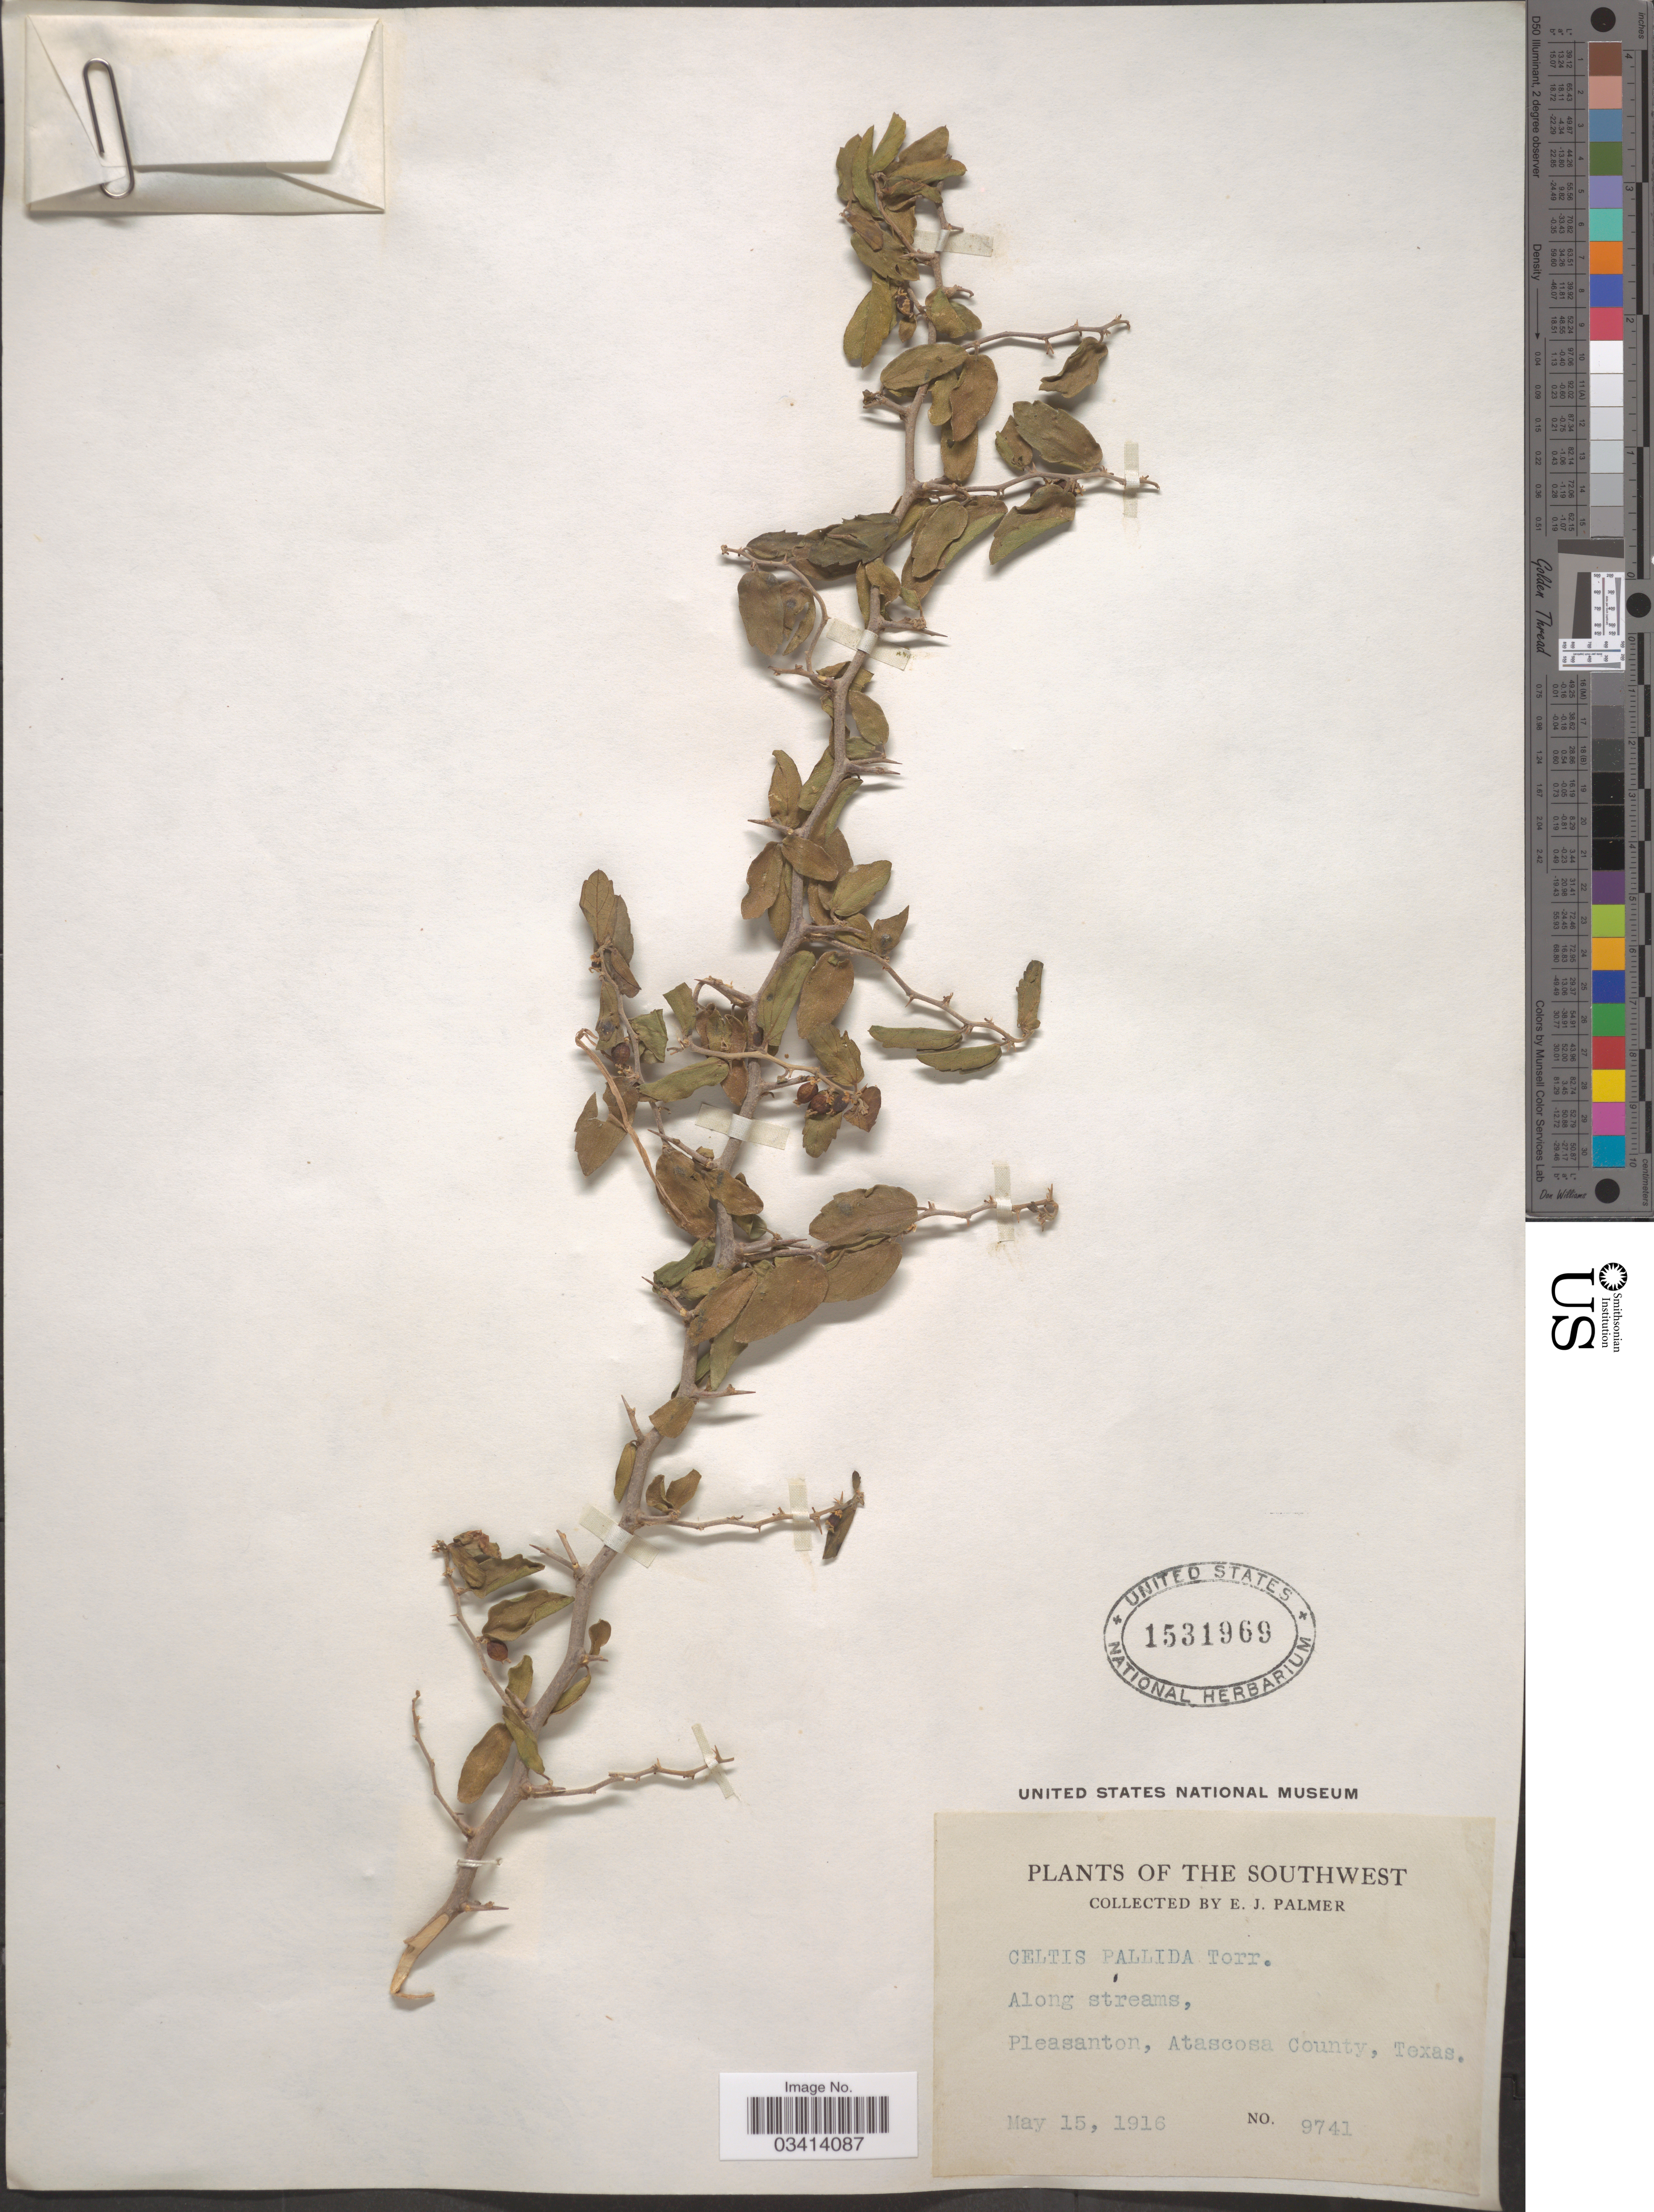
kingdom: Plantae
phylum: Tracheophyta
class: Magnoliopsida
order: Rosales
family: Cannabaceae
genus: Celtis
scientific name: Celtis pallida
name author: Torr. in Emory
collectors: E. J. Palmer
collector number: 9741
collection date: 1916-05-15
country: United States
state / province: Texas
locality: The Southwest. Along streams, Pleasanton, Atascosa County.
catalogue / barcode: US 1531969